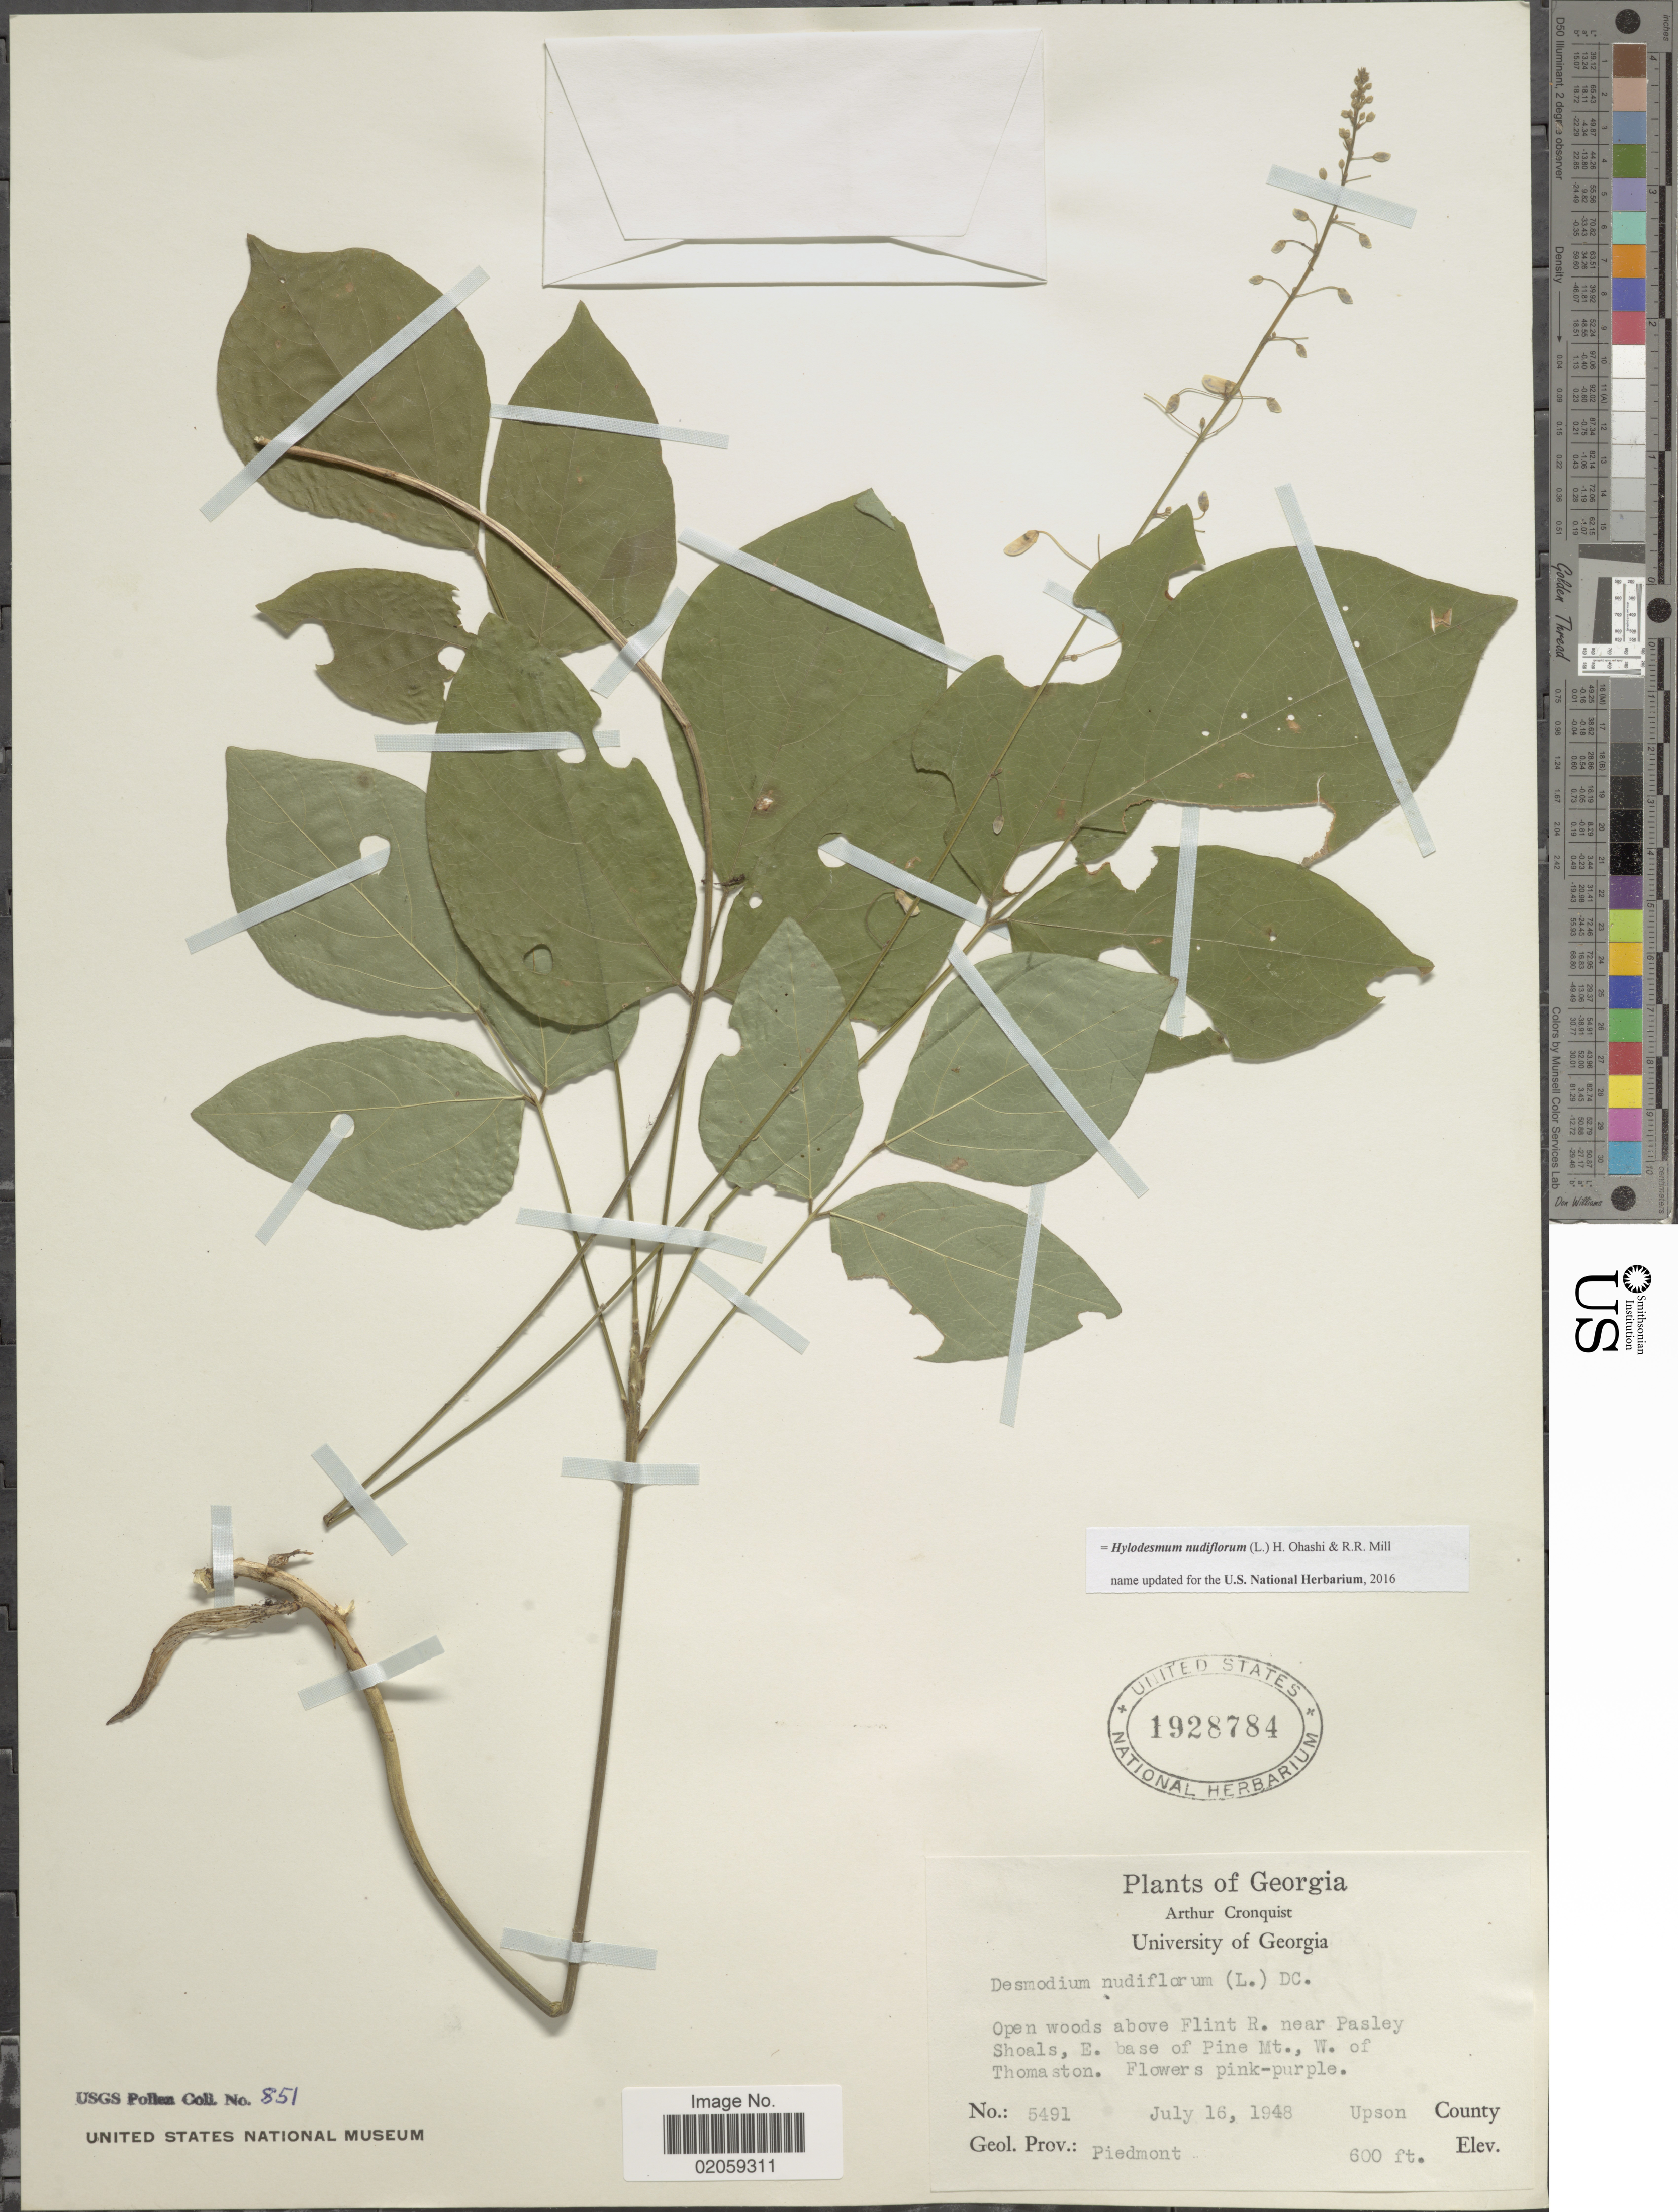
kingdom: Plantae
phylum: Tracheophyta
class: Magnoliopsida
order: Fabales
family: Fabaceae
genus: Hylodesmum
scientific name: Hylodesmum nudiflorum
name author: (L.) H. Ohashi & R.R. Mill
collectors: A. J. Cronquist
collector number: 5491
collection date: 1948-07-16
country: United States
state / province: Georgia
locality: Above Flint R. near Pasley Shoals, E. base of Pine Mt., W. of Thomaston, Upson County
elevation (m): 183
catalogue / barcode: US 1928784